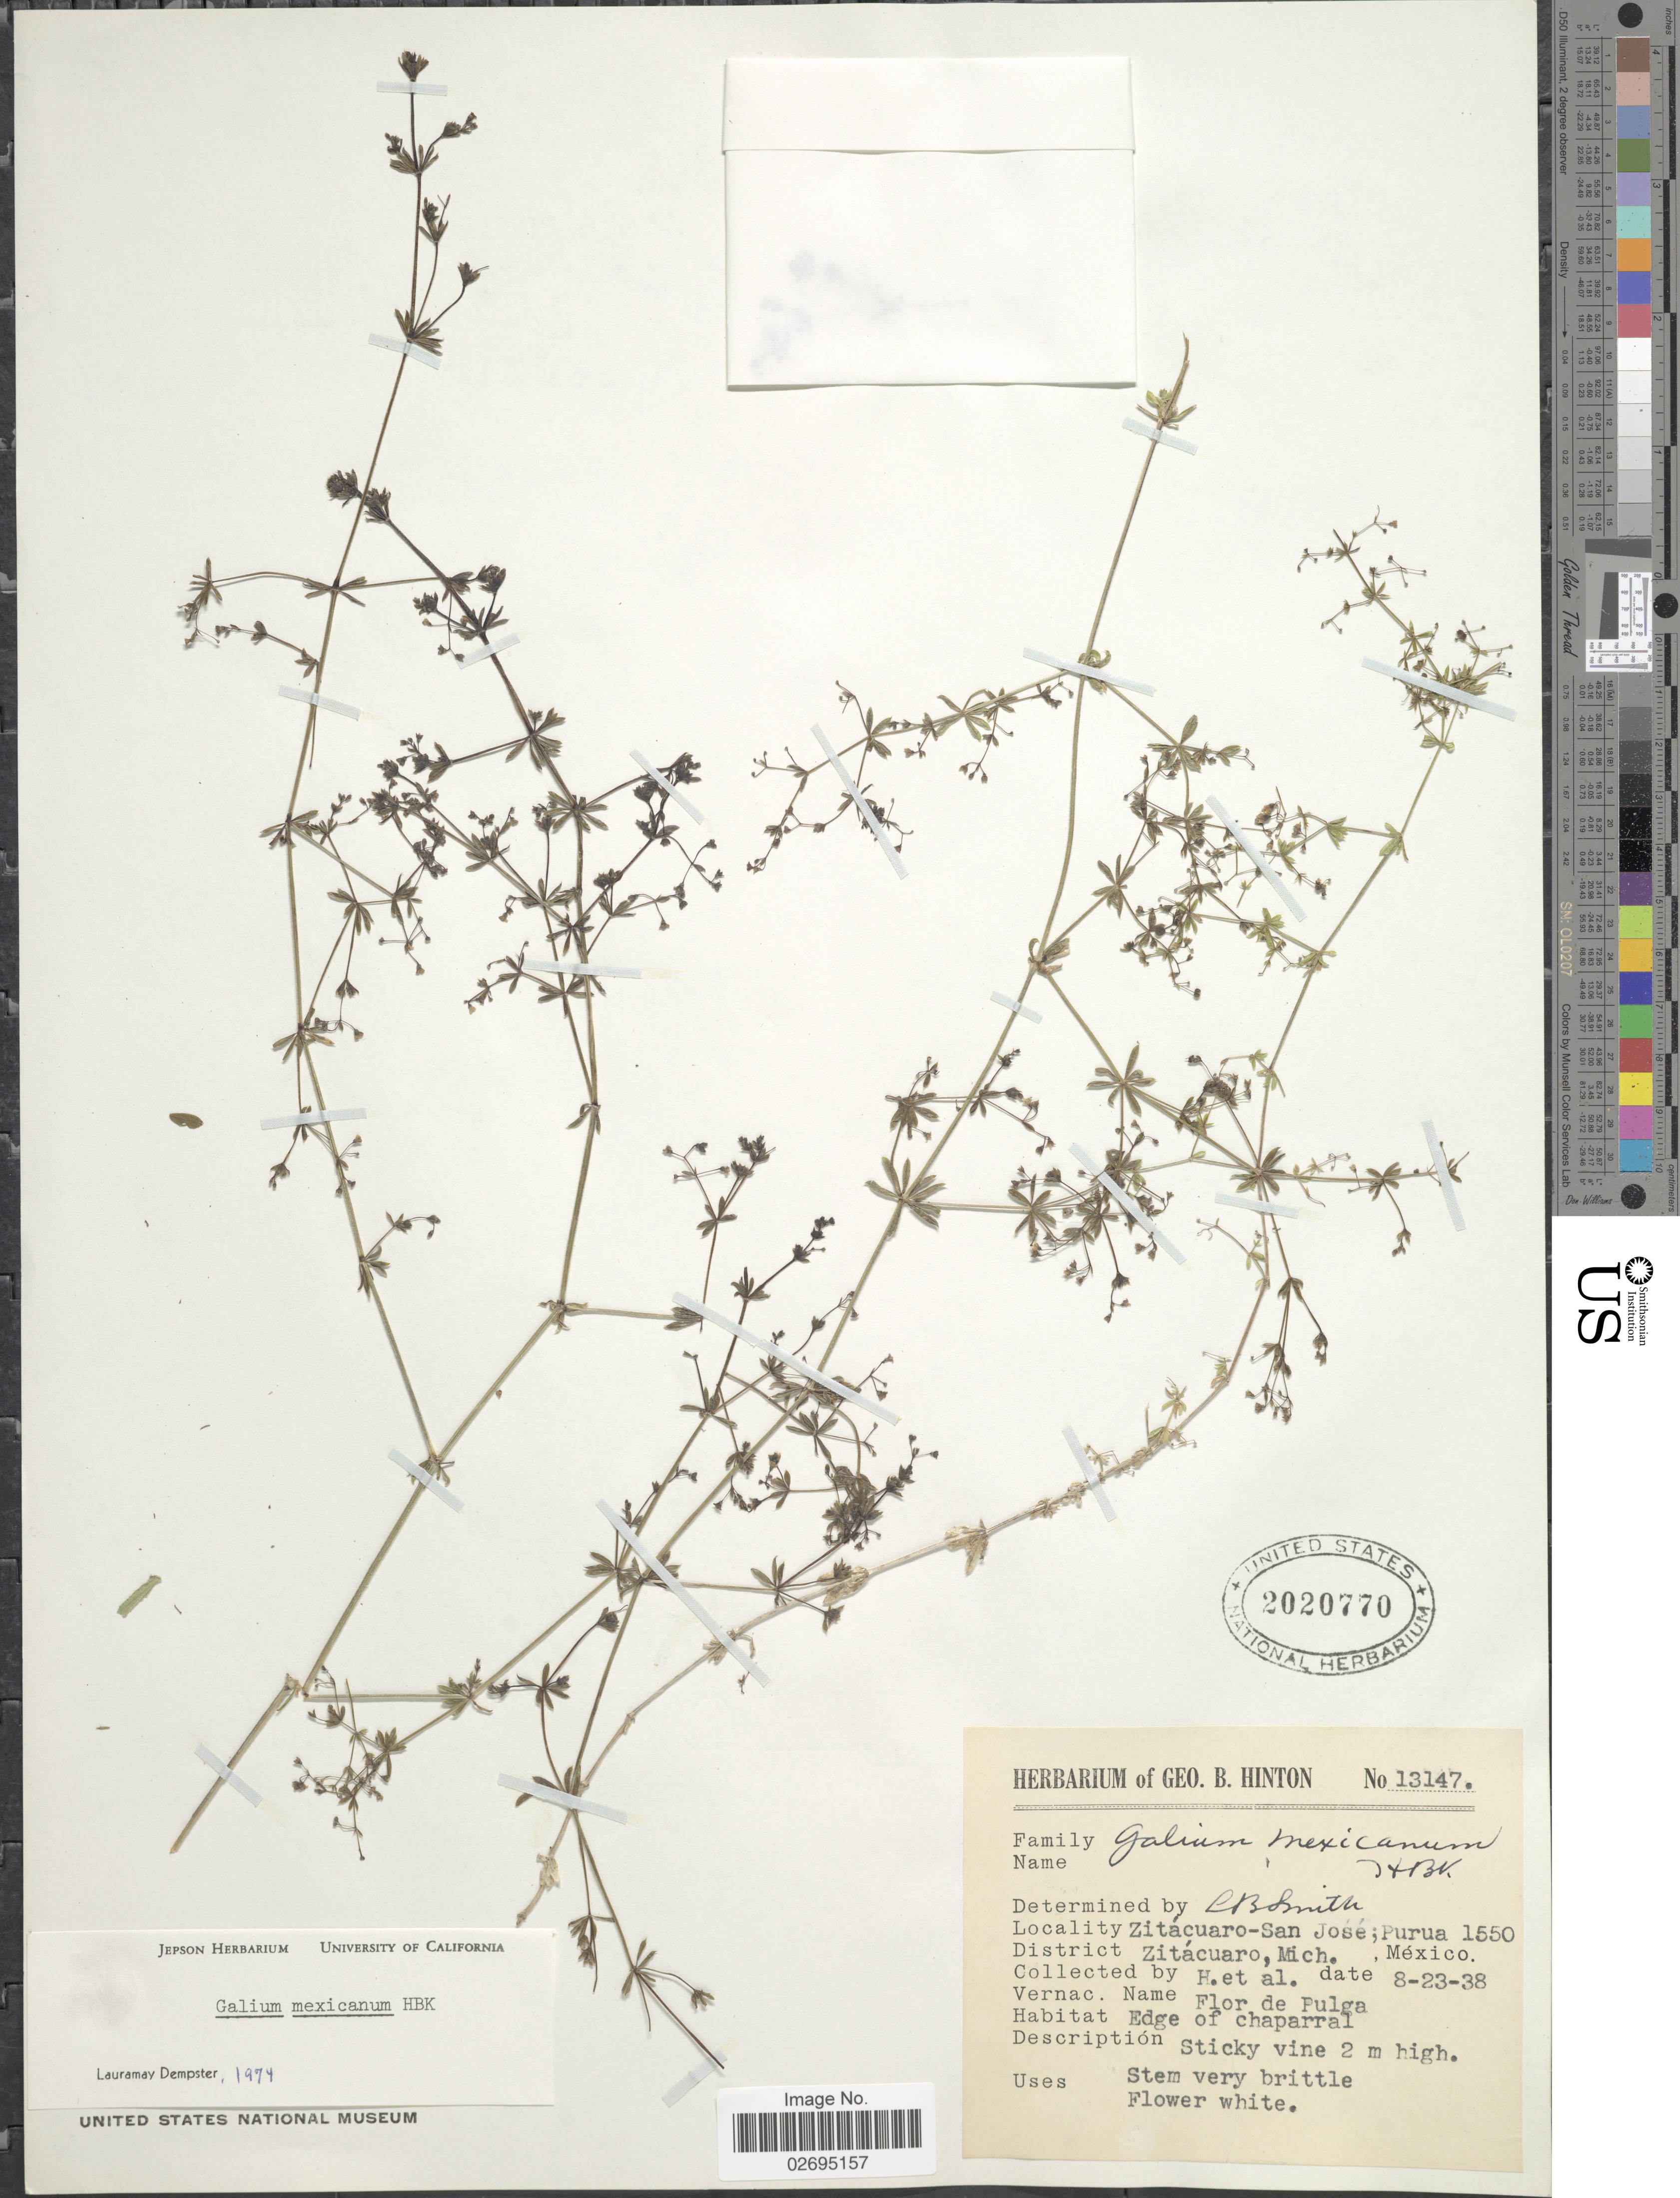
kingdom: Plantae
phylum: Tracheophyta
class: Magnoliopsida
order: Gentianales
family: Rubiaceae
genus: Galium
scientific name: Galium mexicanum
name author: Kunth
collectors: G. B. Hinton & et al.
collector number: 13147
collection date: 1938-08-23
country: Mexico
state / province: Michoacán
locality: Zitácuaro-San José; Purua. District Zitácuaro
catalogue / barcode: US 2020770